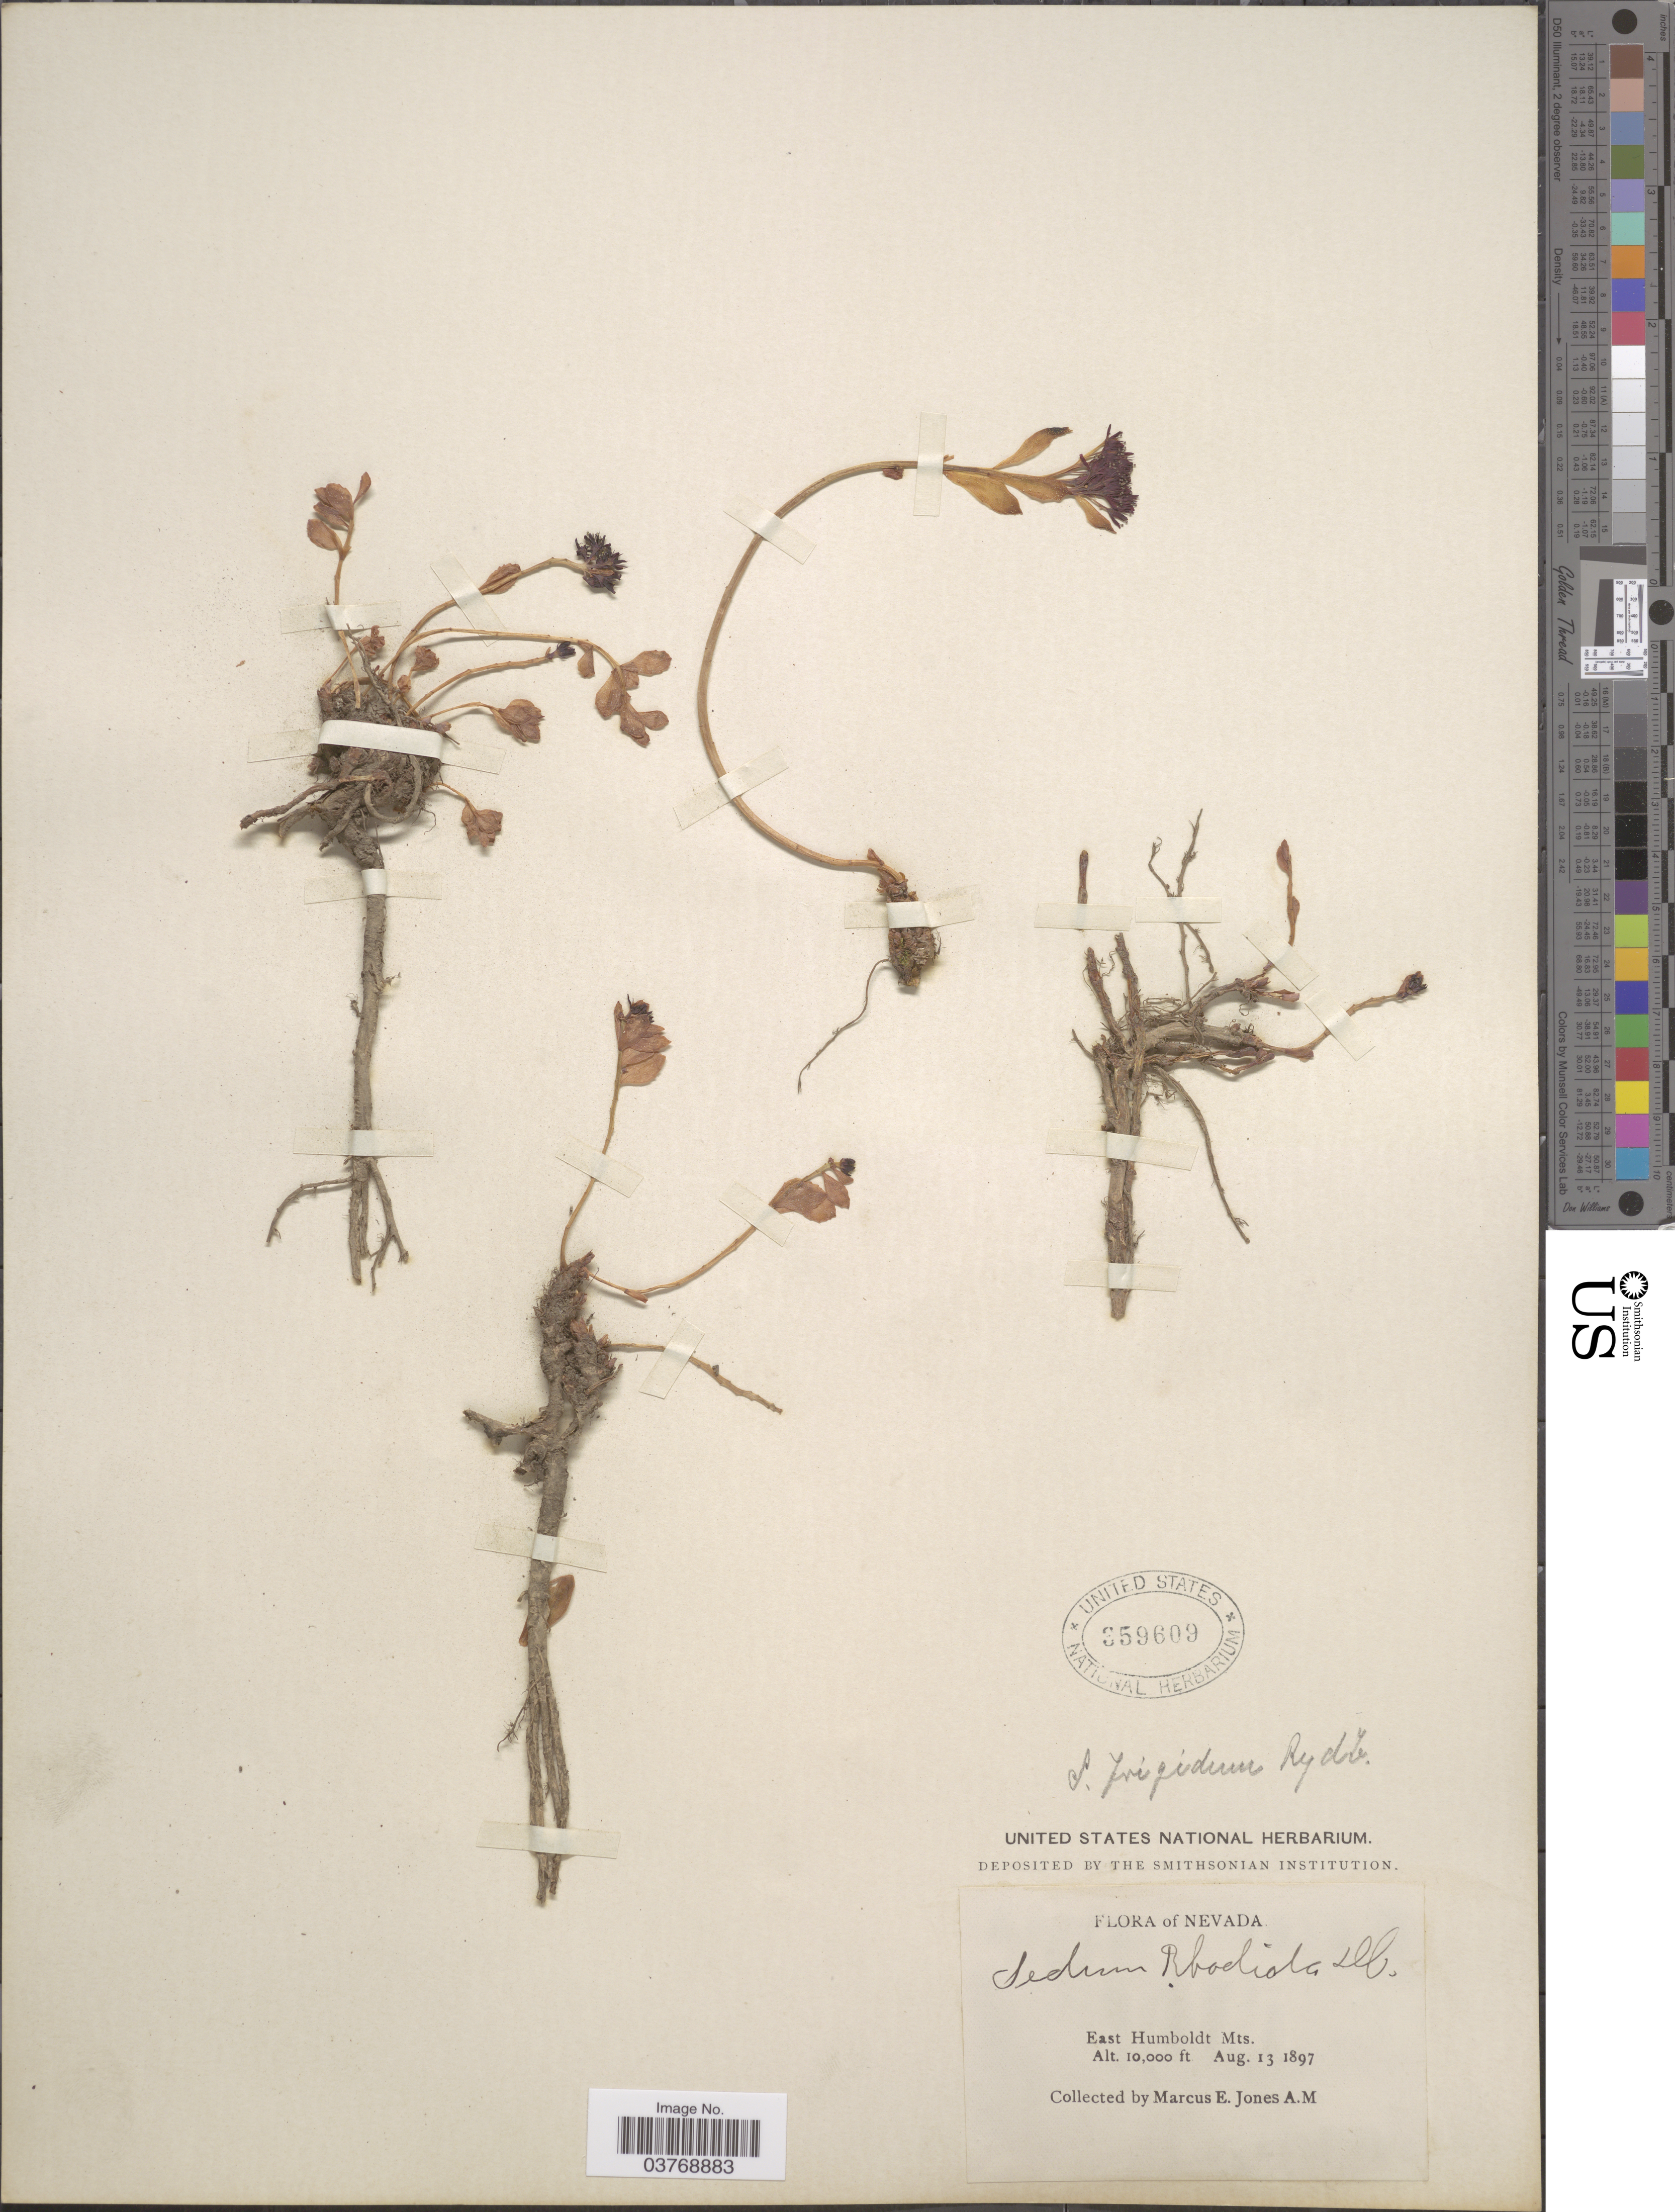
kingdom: Plantae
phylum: Tracheophyta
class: Magnoliopsida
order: Saxifragales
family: Crassulaceae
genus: Rhodiola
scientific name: Rhodiola integrifolia subsp. integrifolia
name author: Raf.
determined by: Strong, Mark T., (BOT), Smithsonian Institution - National Museum of Natural History (UNITED STATES)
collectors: M. E. Jones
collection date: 1897-08-13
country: United States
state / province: Nevada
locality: East Humboldt Mts.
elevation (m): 3048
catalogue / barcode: US 359609